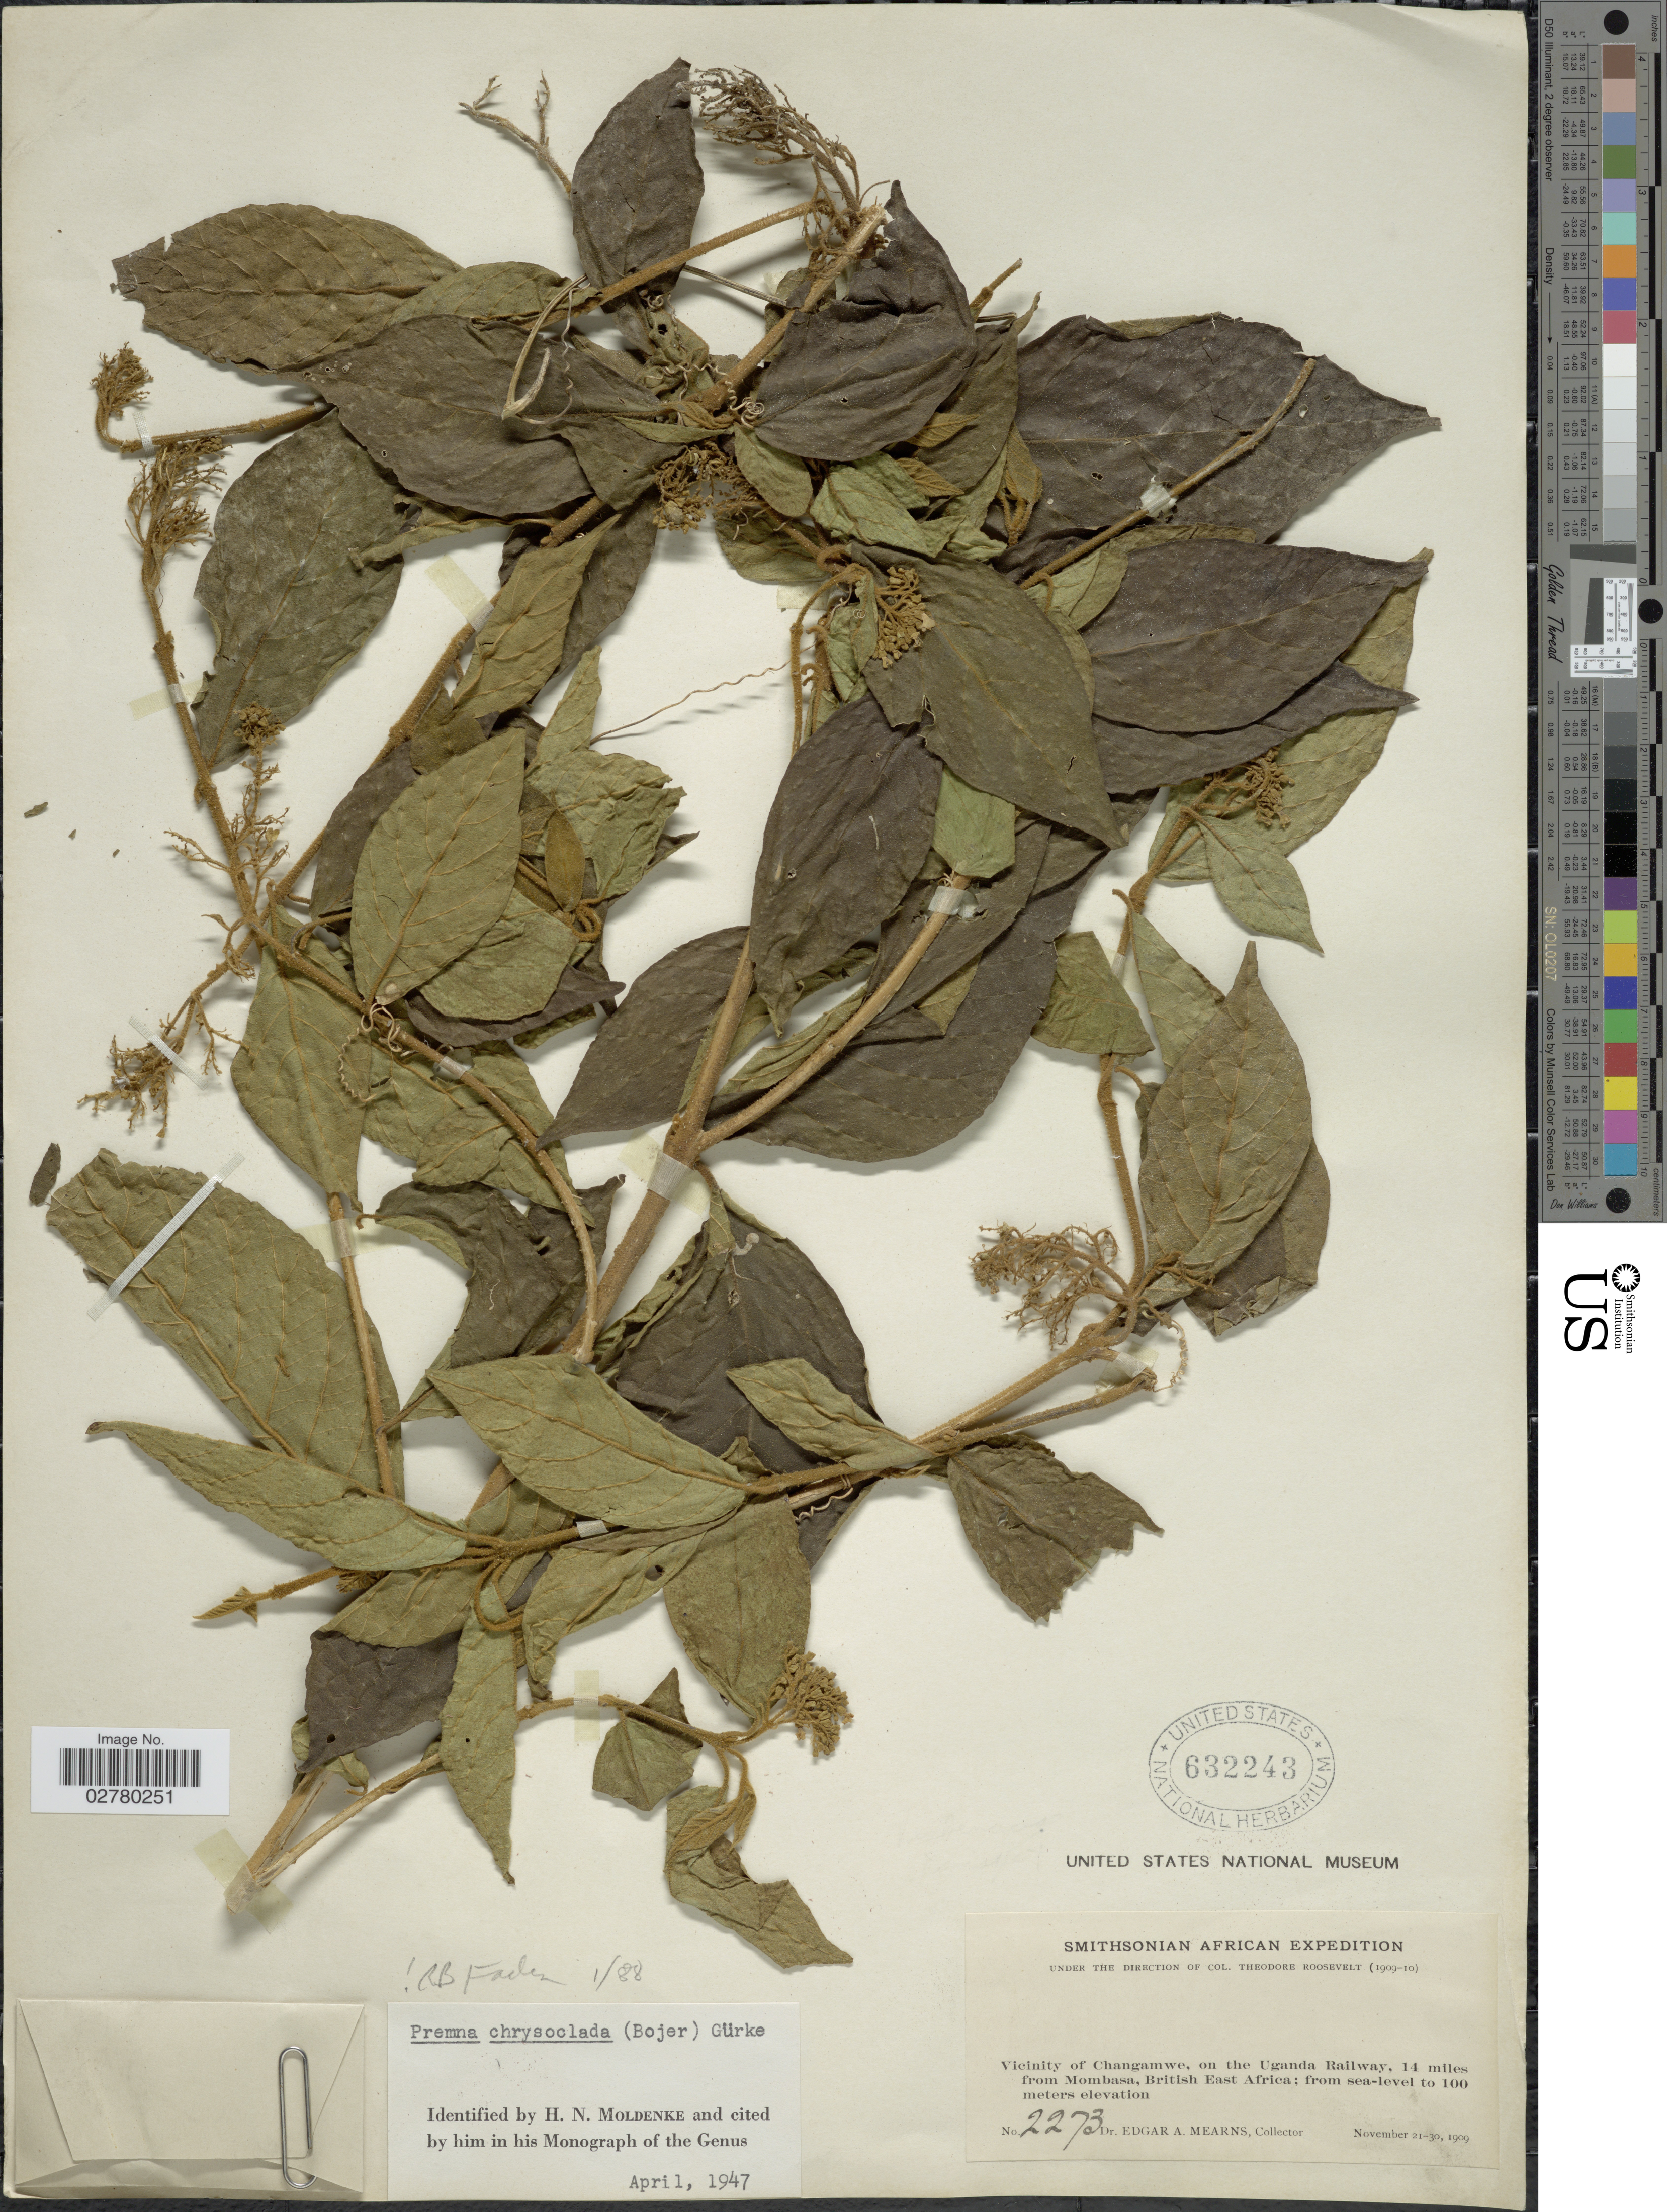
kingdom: Plantae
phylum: Tracheophyta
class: Magnoliopsida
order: Lamiales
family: Lamiaceae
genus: Premna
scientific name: Premna chrysoclada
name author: (Bojer) Gürke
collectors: E. A. Mearns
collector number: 2273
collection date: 1909-11-21/1909-11-30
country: Kenya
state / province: Mombasa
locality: Vicinity of Changamwe, on the Uganda Railway, 14 miles from Mombasa, British East Africa.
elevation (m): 0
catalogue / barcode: US 632243